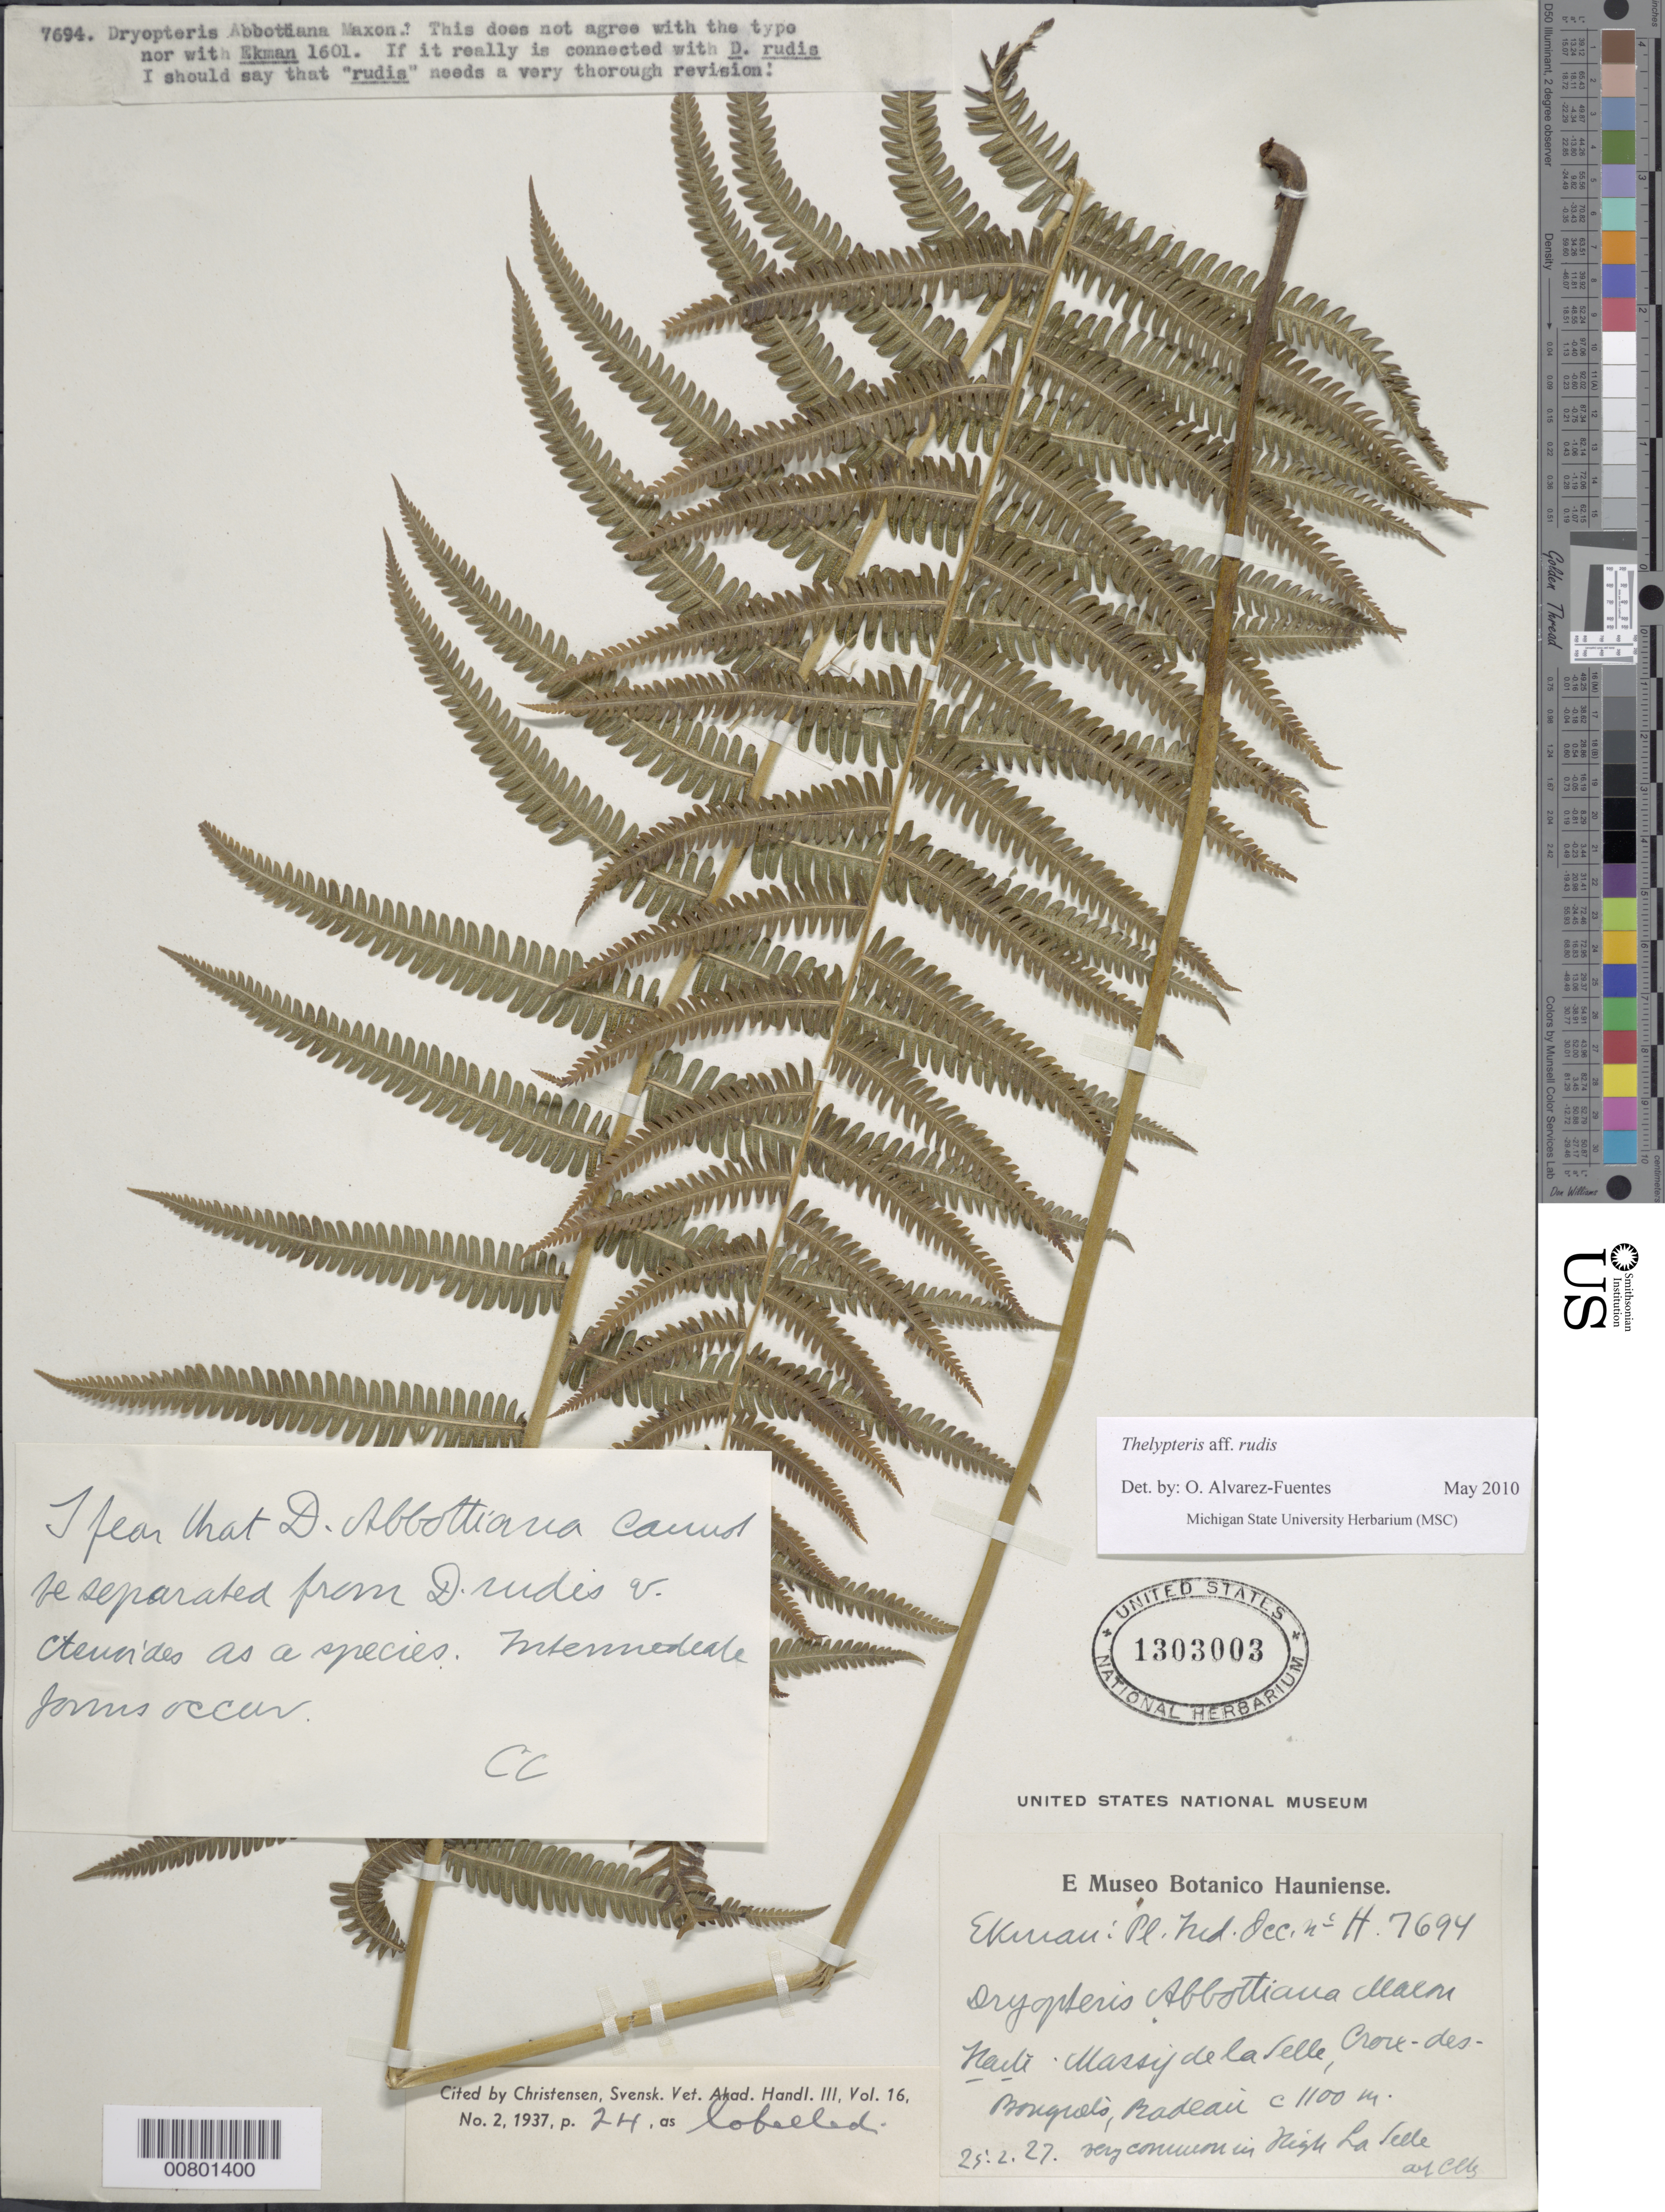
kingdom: Plantae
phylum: Tracheophyta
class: Polypodiopsida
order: Polypodiales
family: Thelypteridaceae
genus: Amauropelta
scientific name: Amauropelta rudis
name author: (Kunze) Pic. Serm.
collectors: E. L. Ekman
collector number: H 7694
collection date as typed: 25 Feb 1927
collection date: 1927-02-25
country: Haiti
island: Hispaniola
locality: Massif de la Selle, Croix des Bouquets, Badeau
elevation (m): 1100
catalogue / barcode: US 1303003